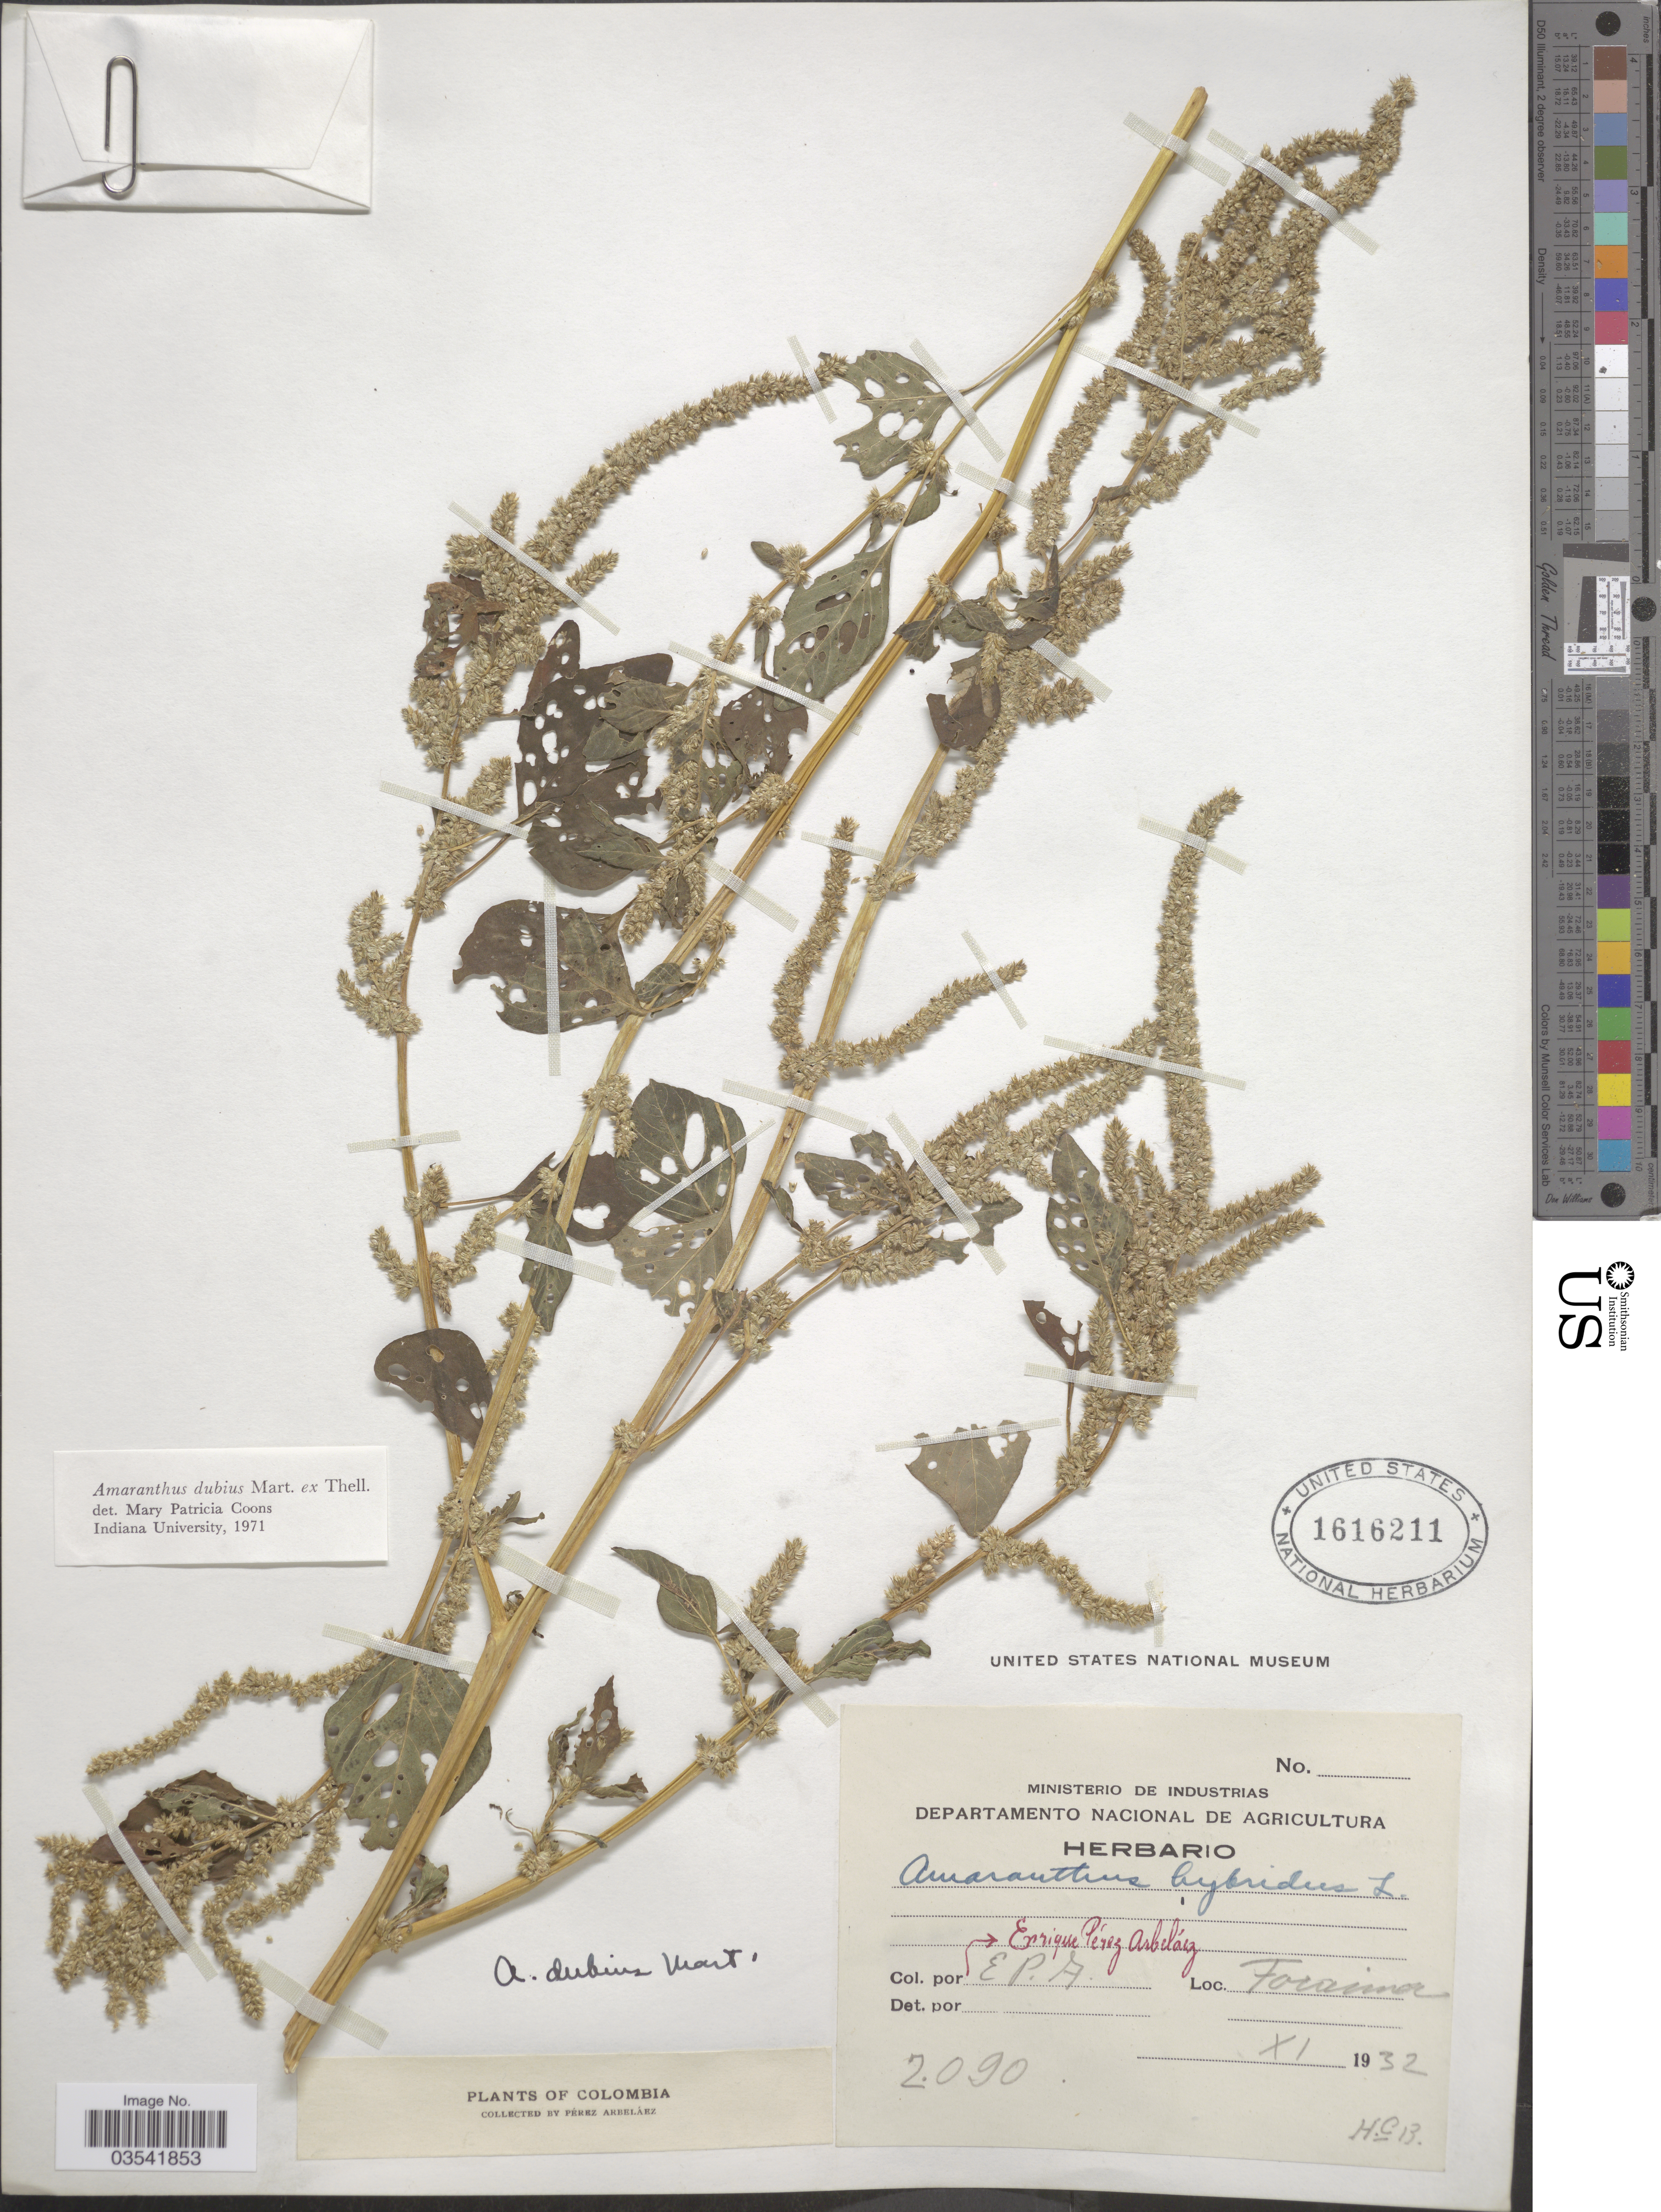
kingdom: Plantae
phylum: Tracheophyta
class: Magnoliopsida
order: Caryophyllales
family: Amaranthaceae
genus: Amaranthus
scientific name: Amaranthus dubius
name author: Mart. ex Thell.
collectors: E. Pérez Arbeláez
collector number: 2090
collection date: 1932-11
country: Colombia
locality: Tocaima.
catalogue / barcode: US 1616211